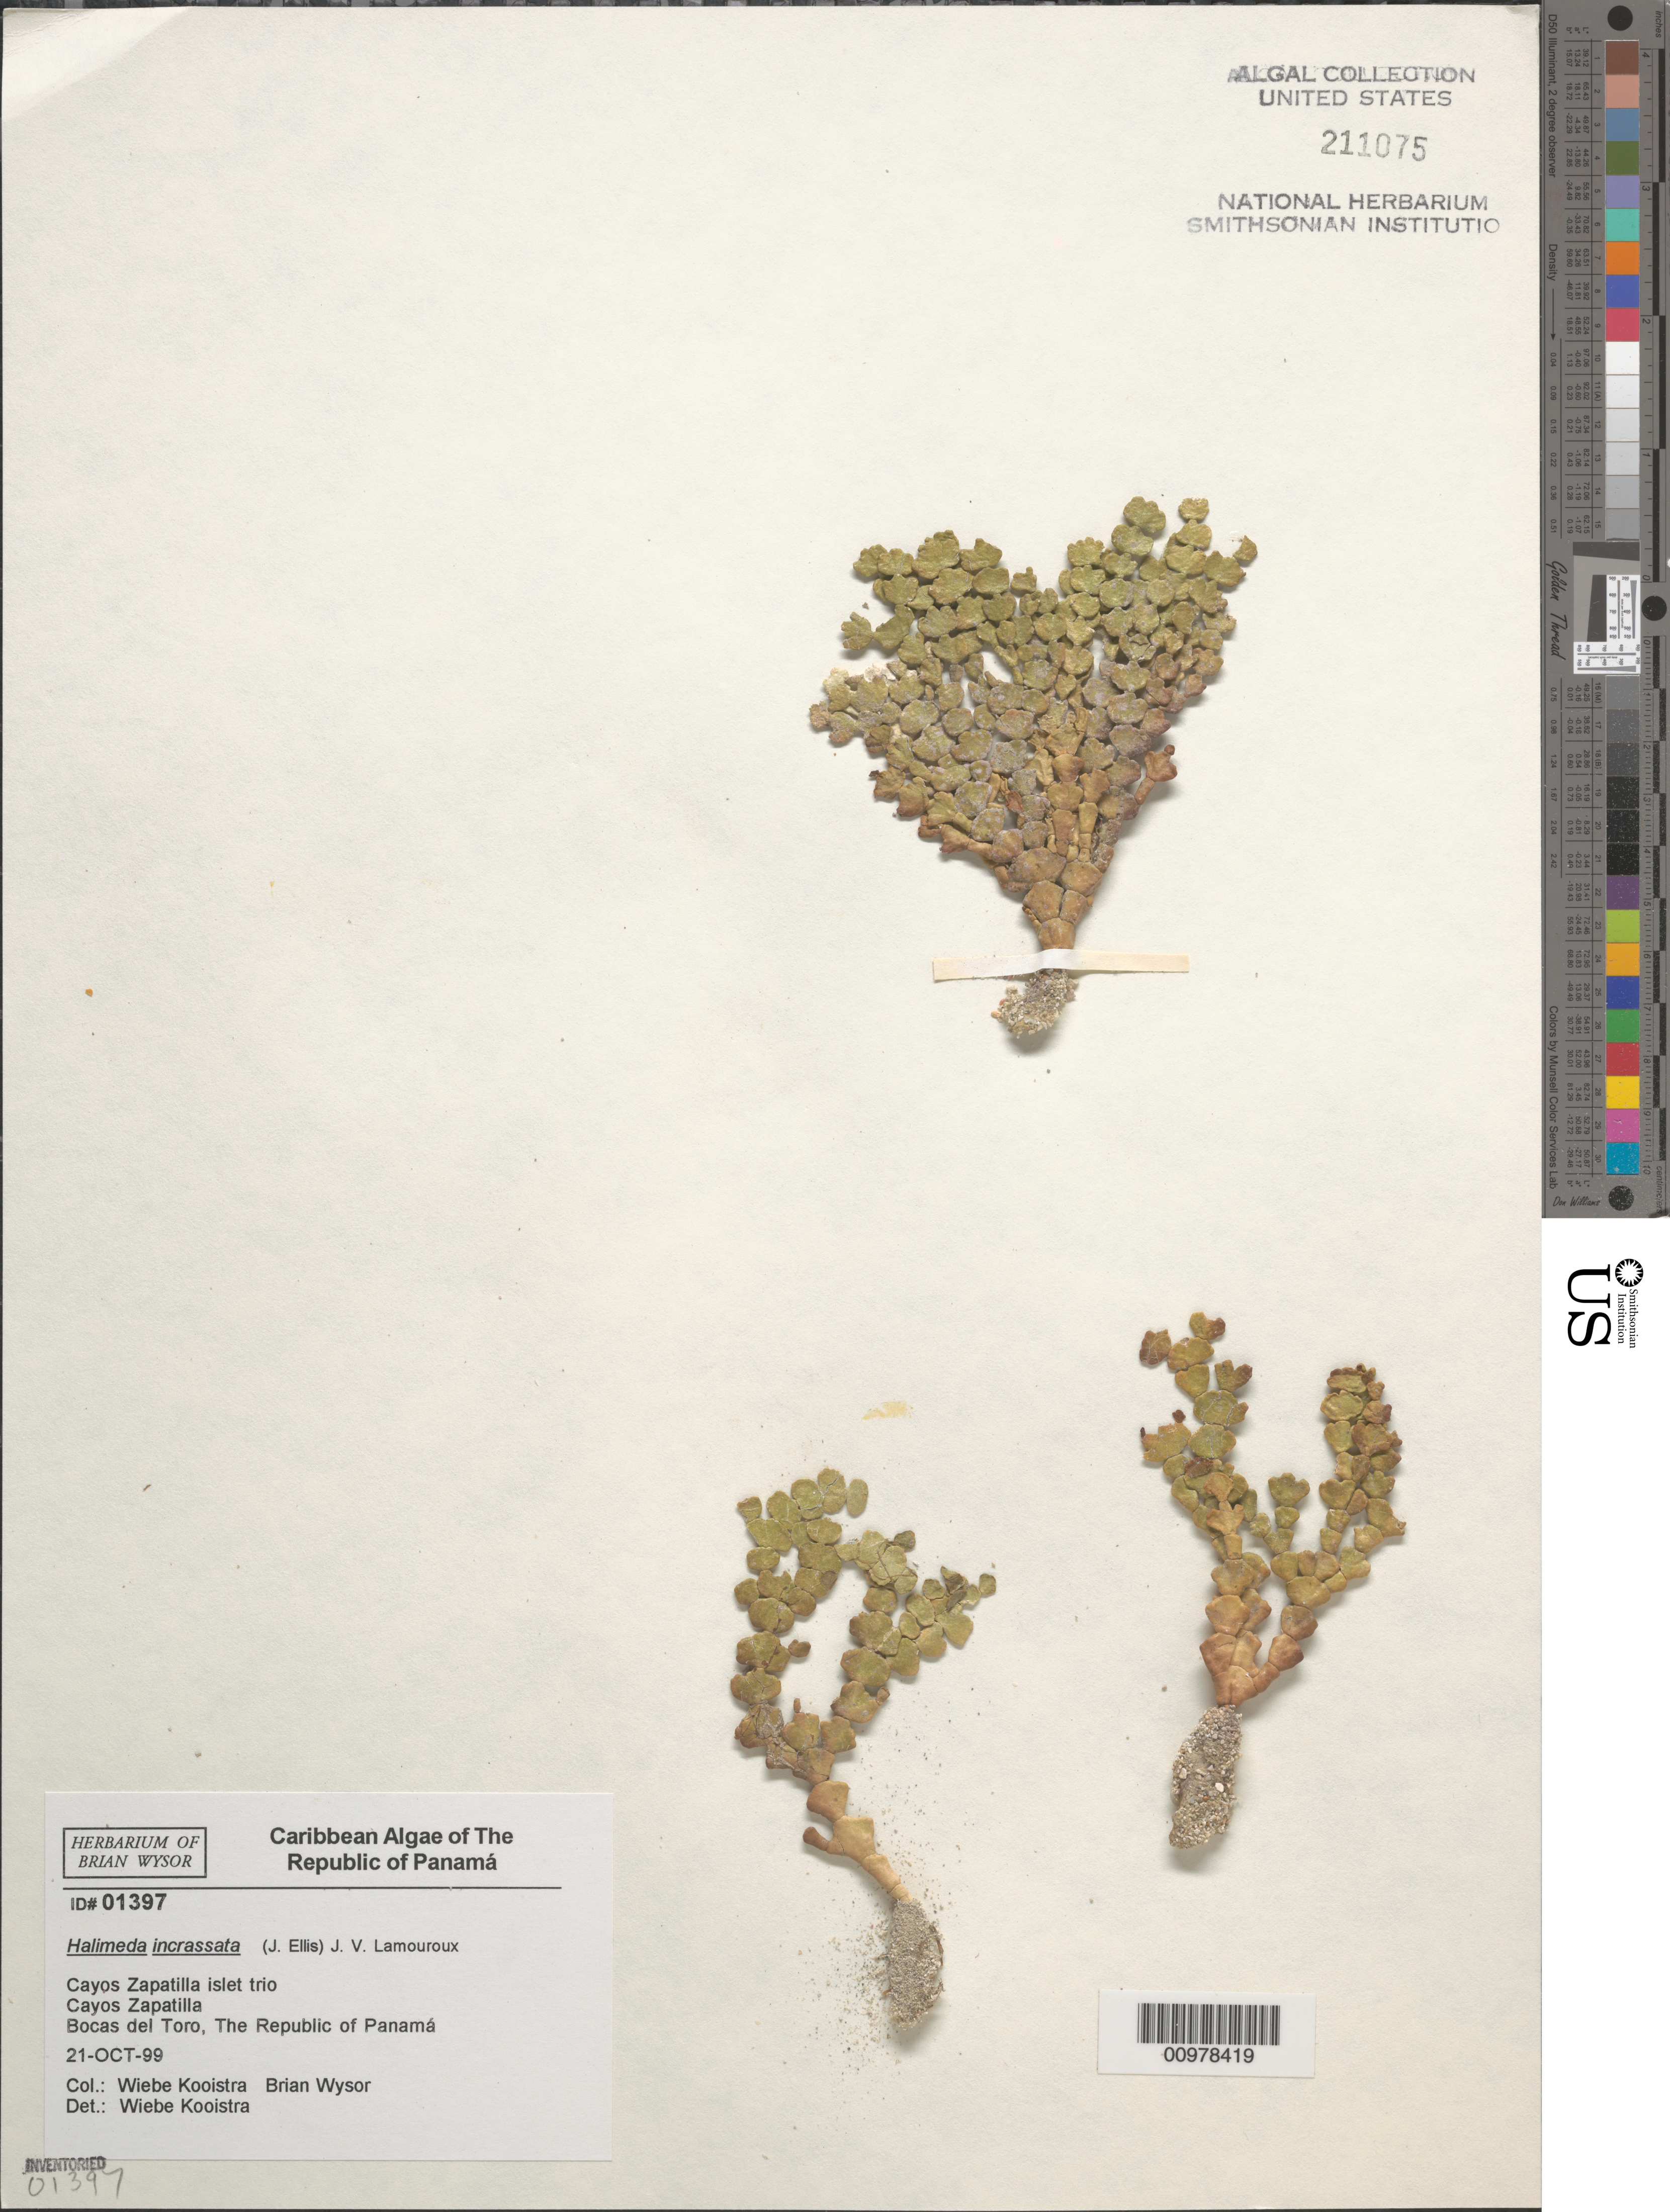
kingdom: Plantae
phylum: Chlorophyta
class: Ulvophyceae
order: Bryopsidales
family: Halimedaceae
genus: Halimeda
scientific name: Halimeda incrassata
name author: (J. Ellis) J.V.Lamouroux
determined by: Kooistra, Wiebe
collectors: B. Wysor & W. Kooistra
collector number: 01397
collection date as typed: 21 Oct 1999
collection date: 1999-10-21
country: Panama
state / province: Bocas del Toro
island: Cayos Zapatilla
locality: Islet trio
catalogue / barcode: US 211075